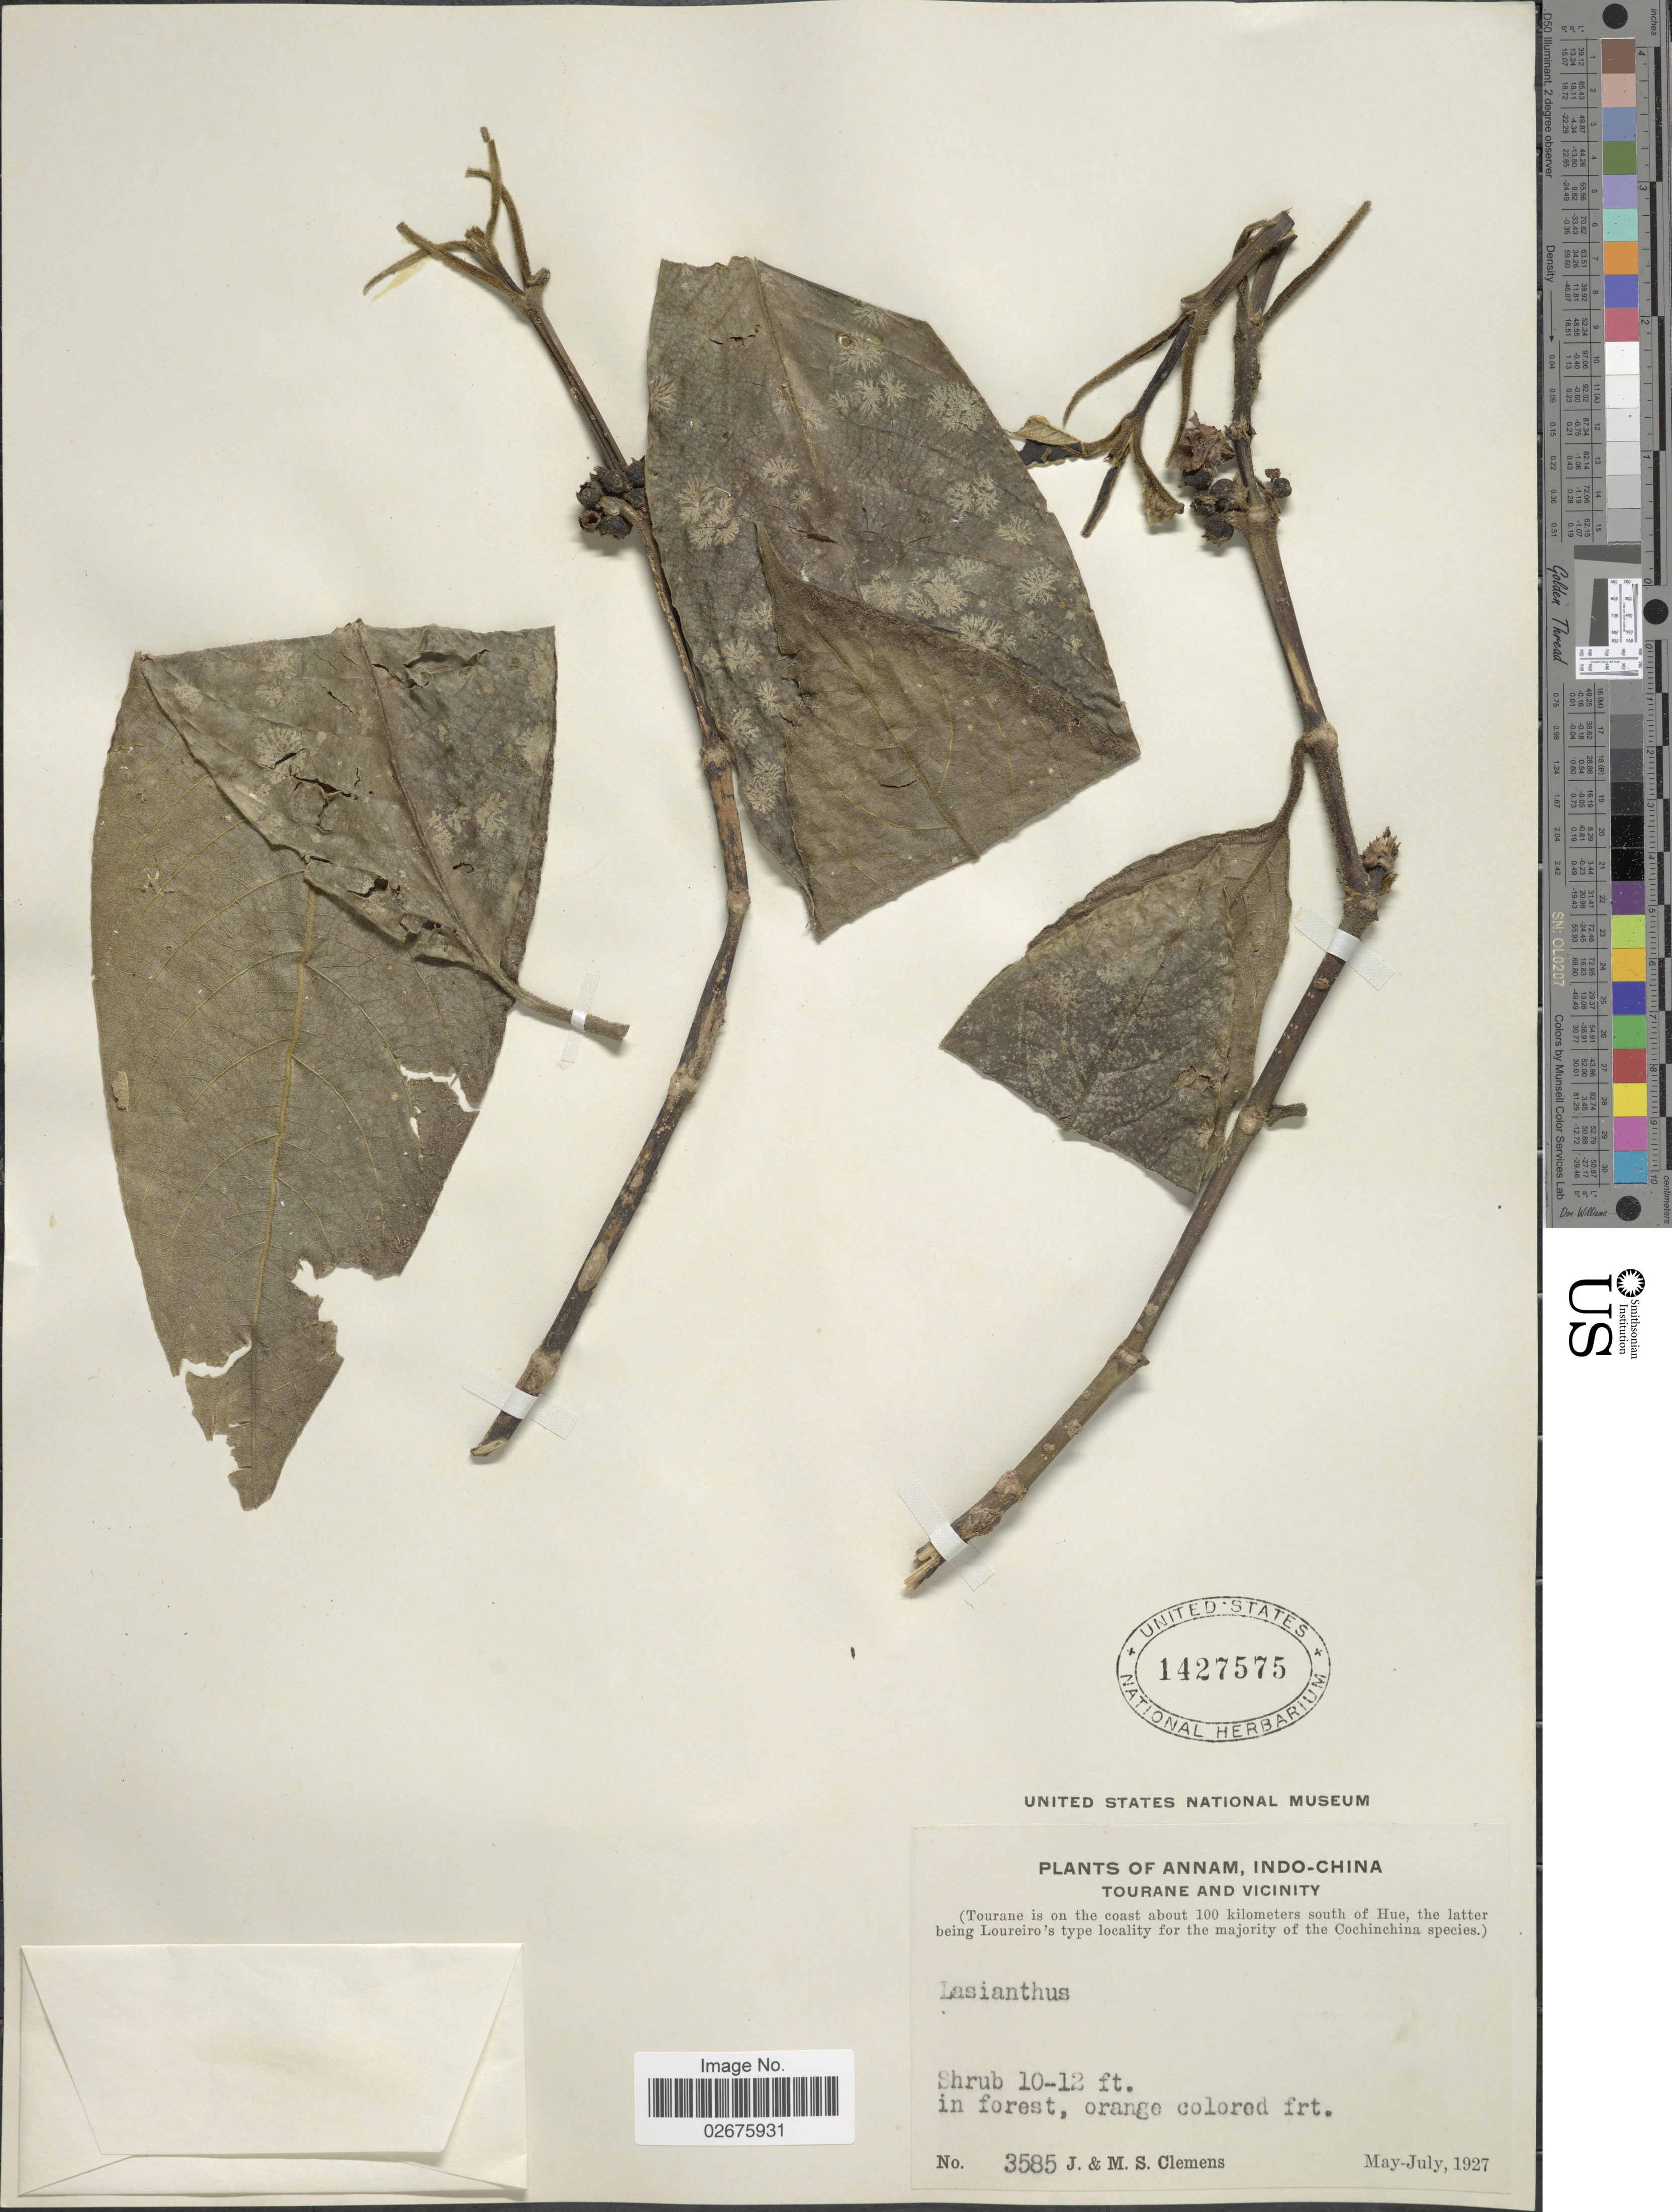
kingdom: Plantae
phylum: Tracheophyta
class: Magnoliopsida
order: Gentianales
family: Rubiaceae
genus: Lasianthus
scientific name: Lasianthus sp.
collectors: J. Clemens & M. S. Clemens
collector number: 3585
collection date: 1927-05/1927-07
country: Vietnam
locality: Annam, Indo-China, Tourane and Vicinity (Tourane is on the coast about100 kilometers south of Hue), in forest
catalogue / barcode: US 1427575